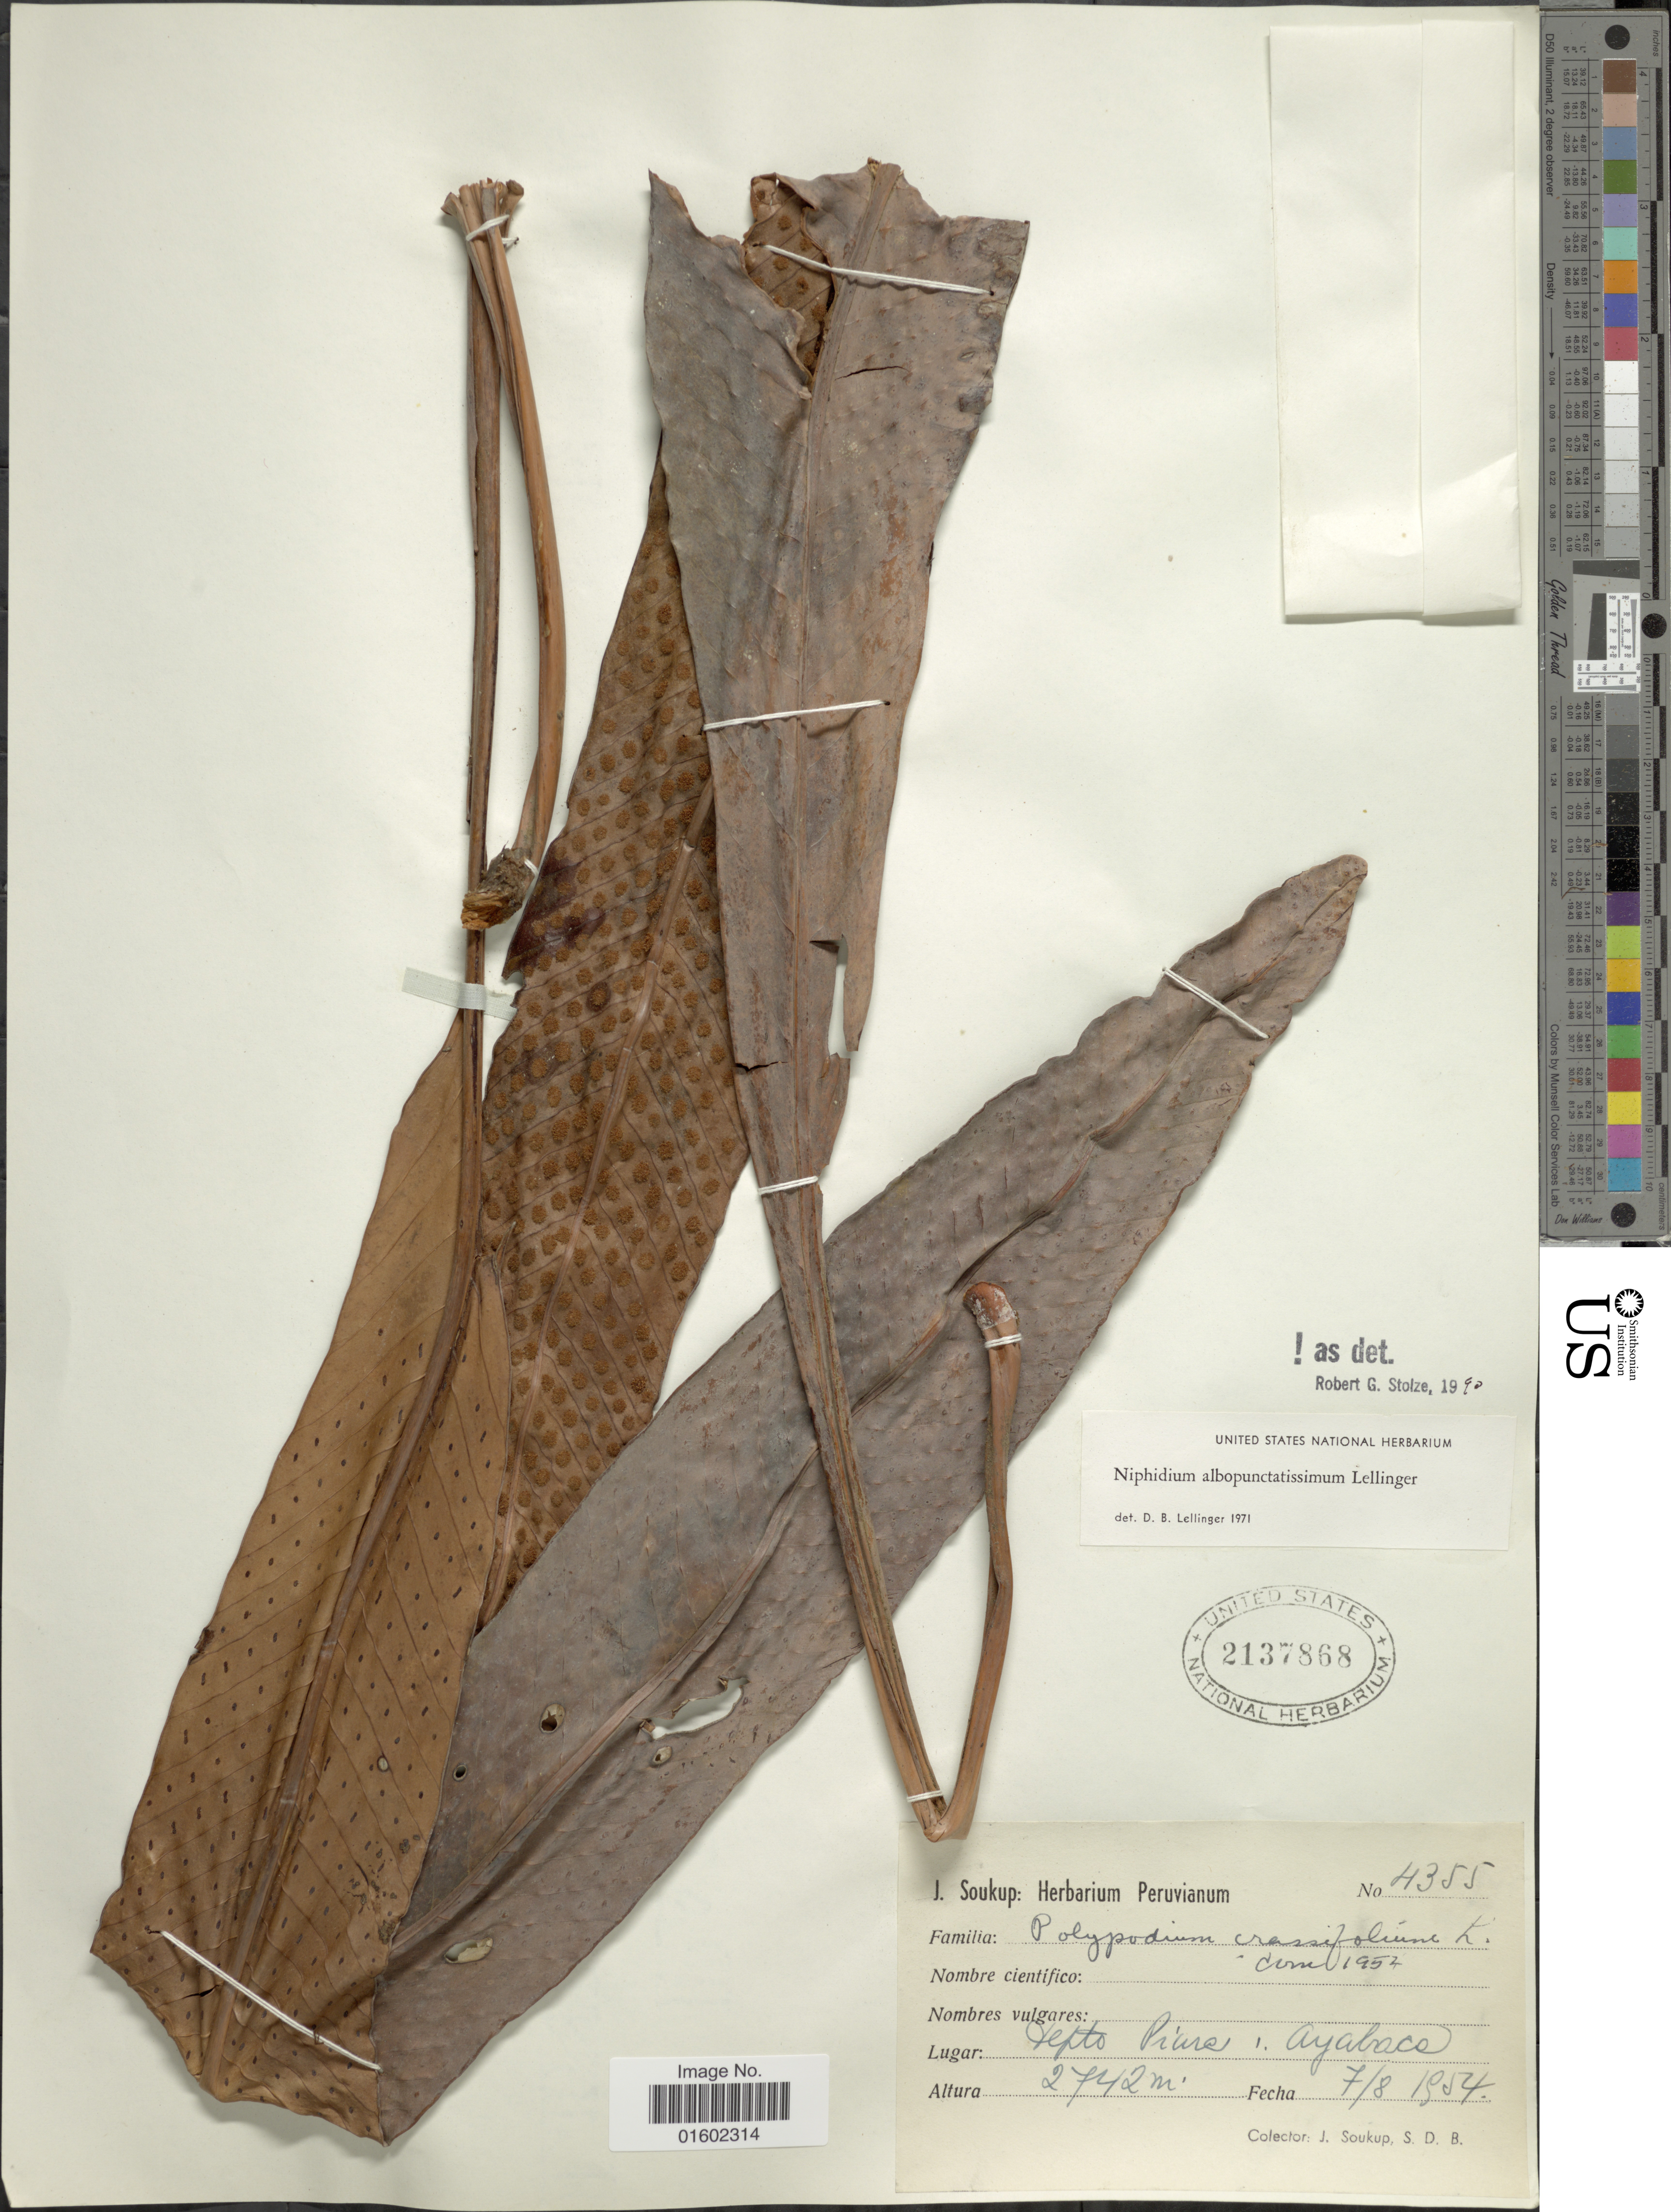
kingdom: Plantae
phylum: Tracheophyta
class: Polypodiopsida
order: Polypodiales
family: Polypodiaceae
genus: Niphidium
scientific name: Niphidium albopunctatissimum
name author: Lellinger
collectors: J. Soukup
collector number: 4355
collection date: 1954-08-07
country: Peru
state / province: Piura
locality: Ayabaca, Depto. Piura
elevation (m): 2742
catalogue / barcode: US 2137868